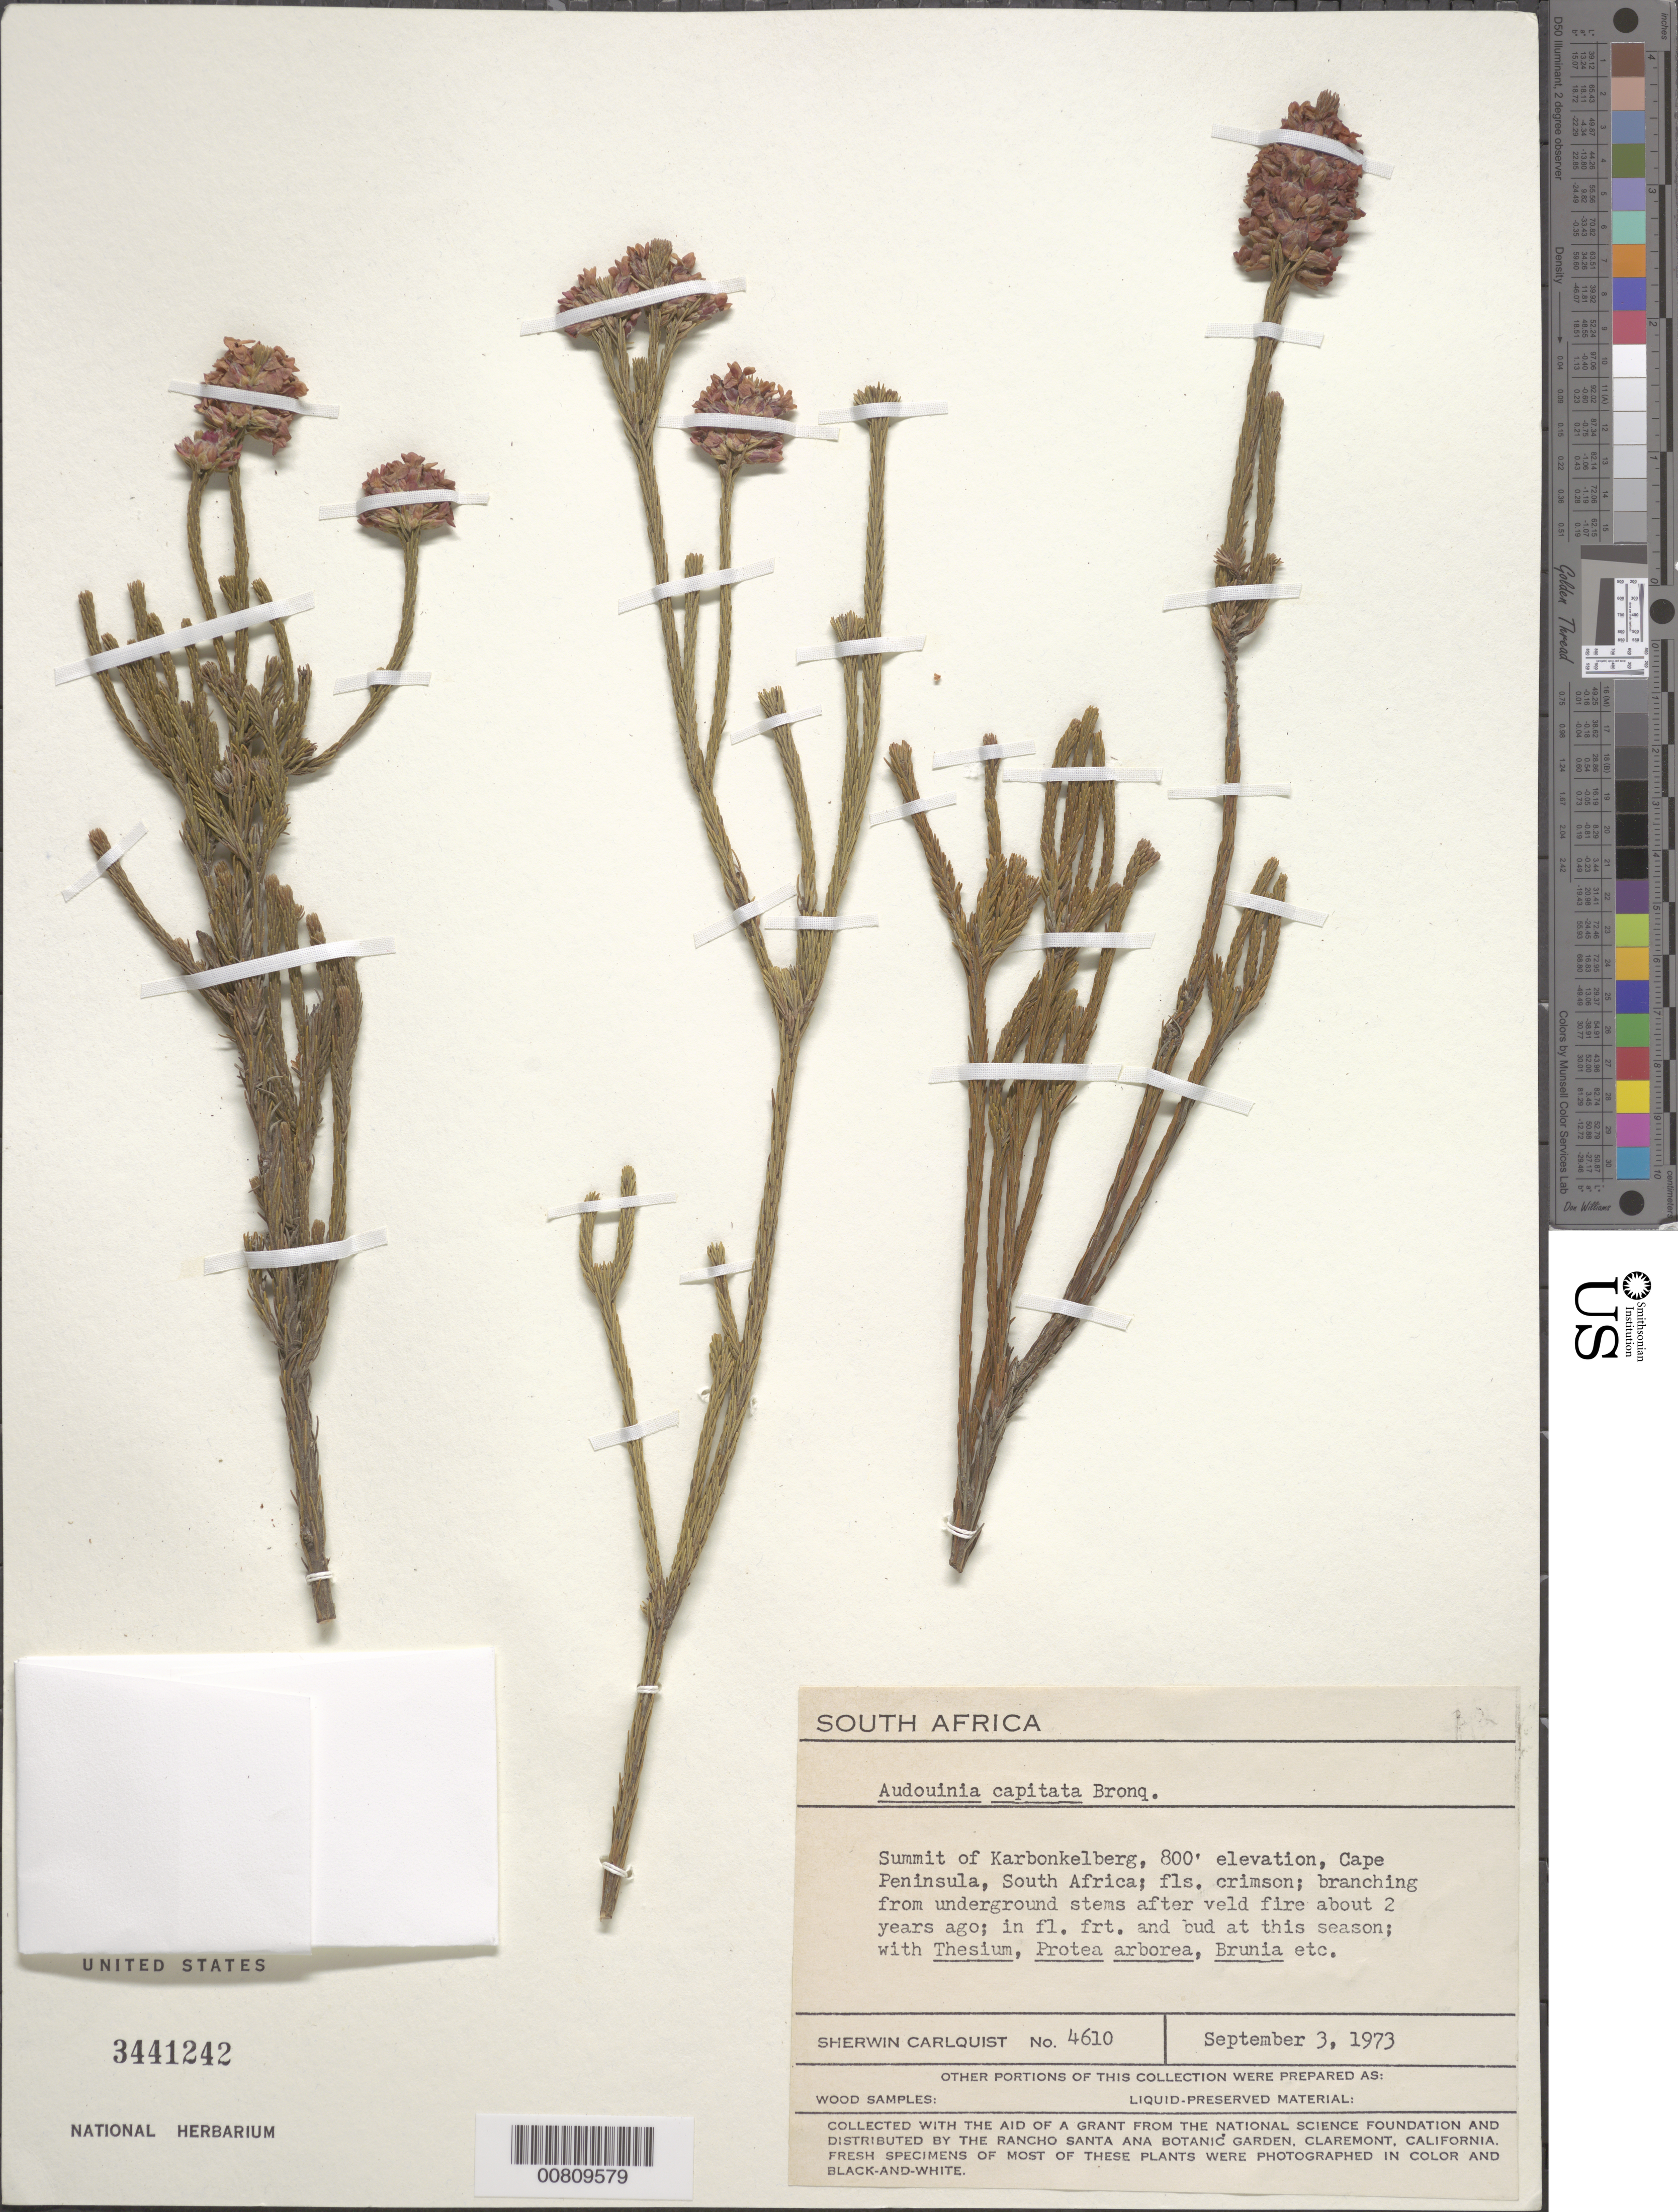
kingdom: Plantae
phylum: Tracheophyta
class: Magnoliopsida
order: Bruniales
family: Bruniaceae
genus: Audouinia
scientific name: Audouinia capitata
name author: Brongn.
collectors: S. Carlquist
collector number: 4610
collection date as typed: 03 Sep 1973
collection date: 1973-09-03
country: South Africa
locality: Karbonkelberg, Cape Peninsula.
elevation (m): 244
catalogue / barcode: US 3441242